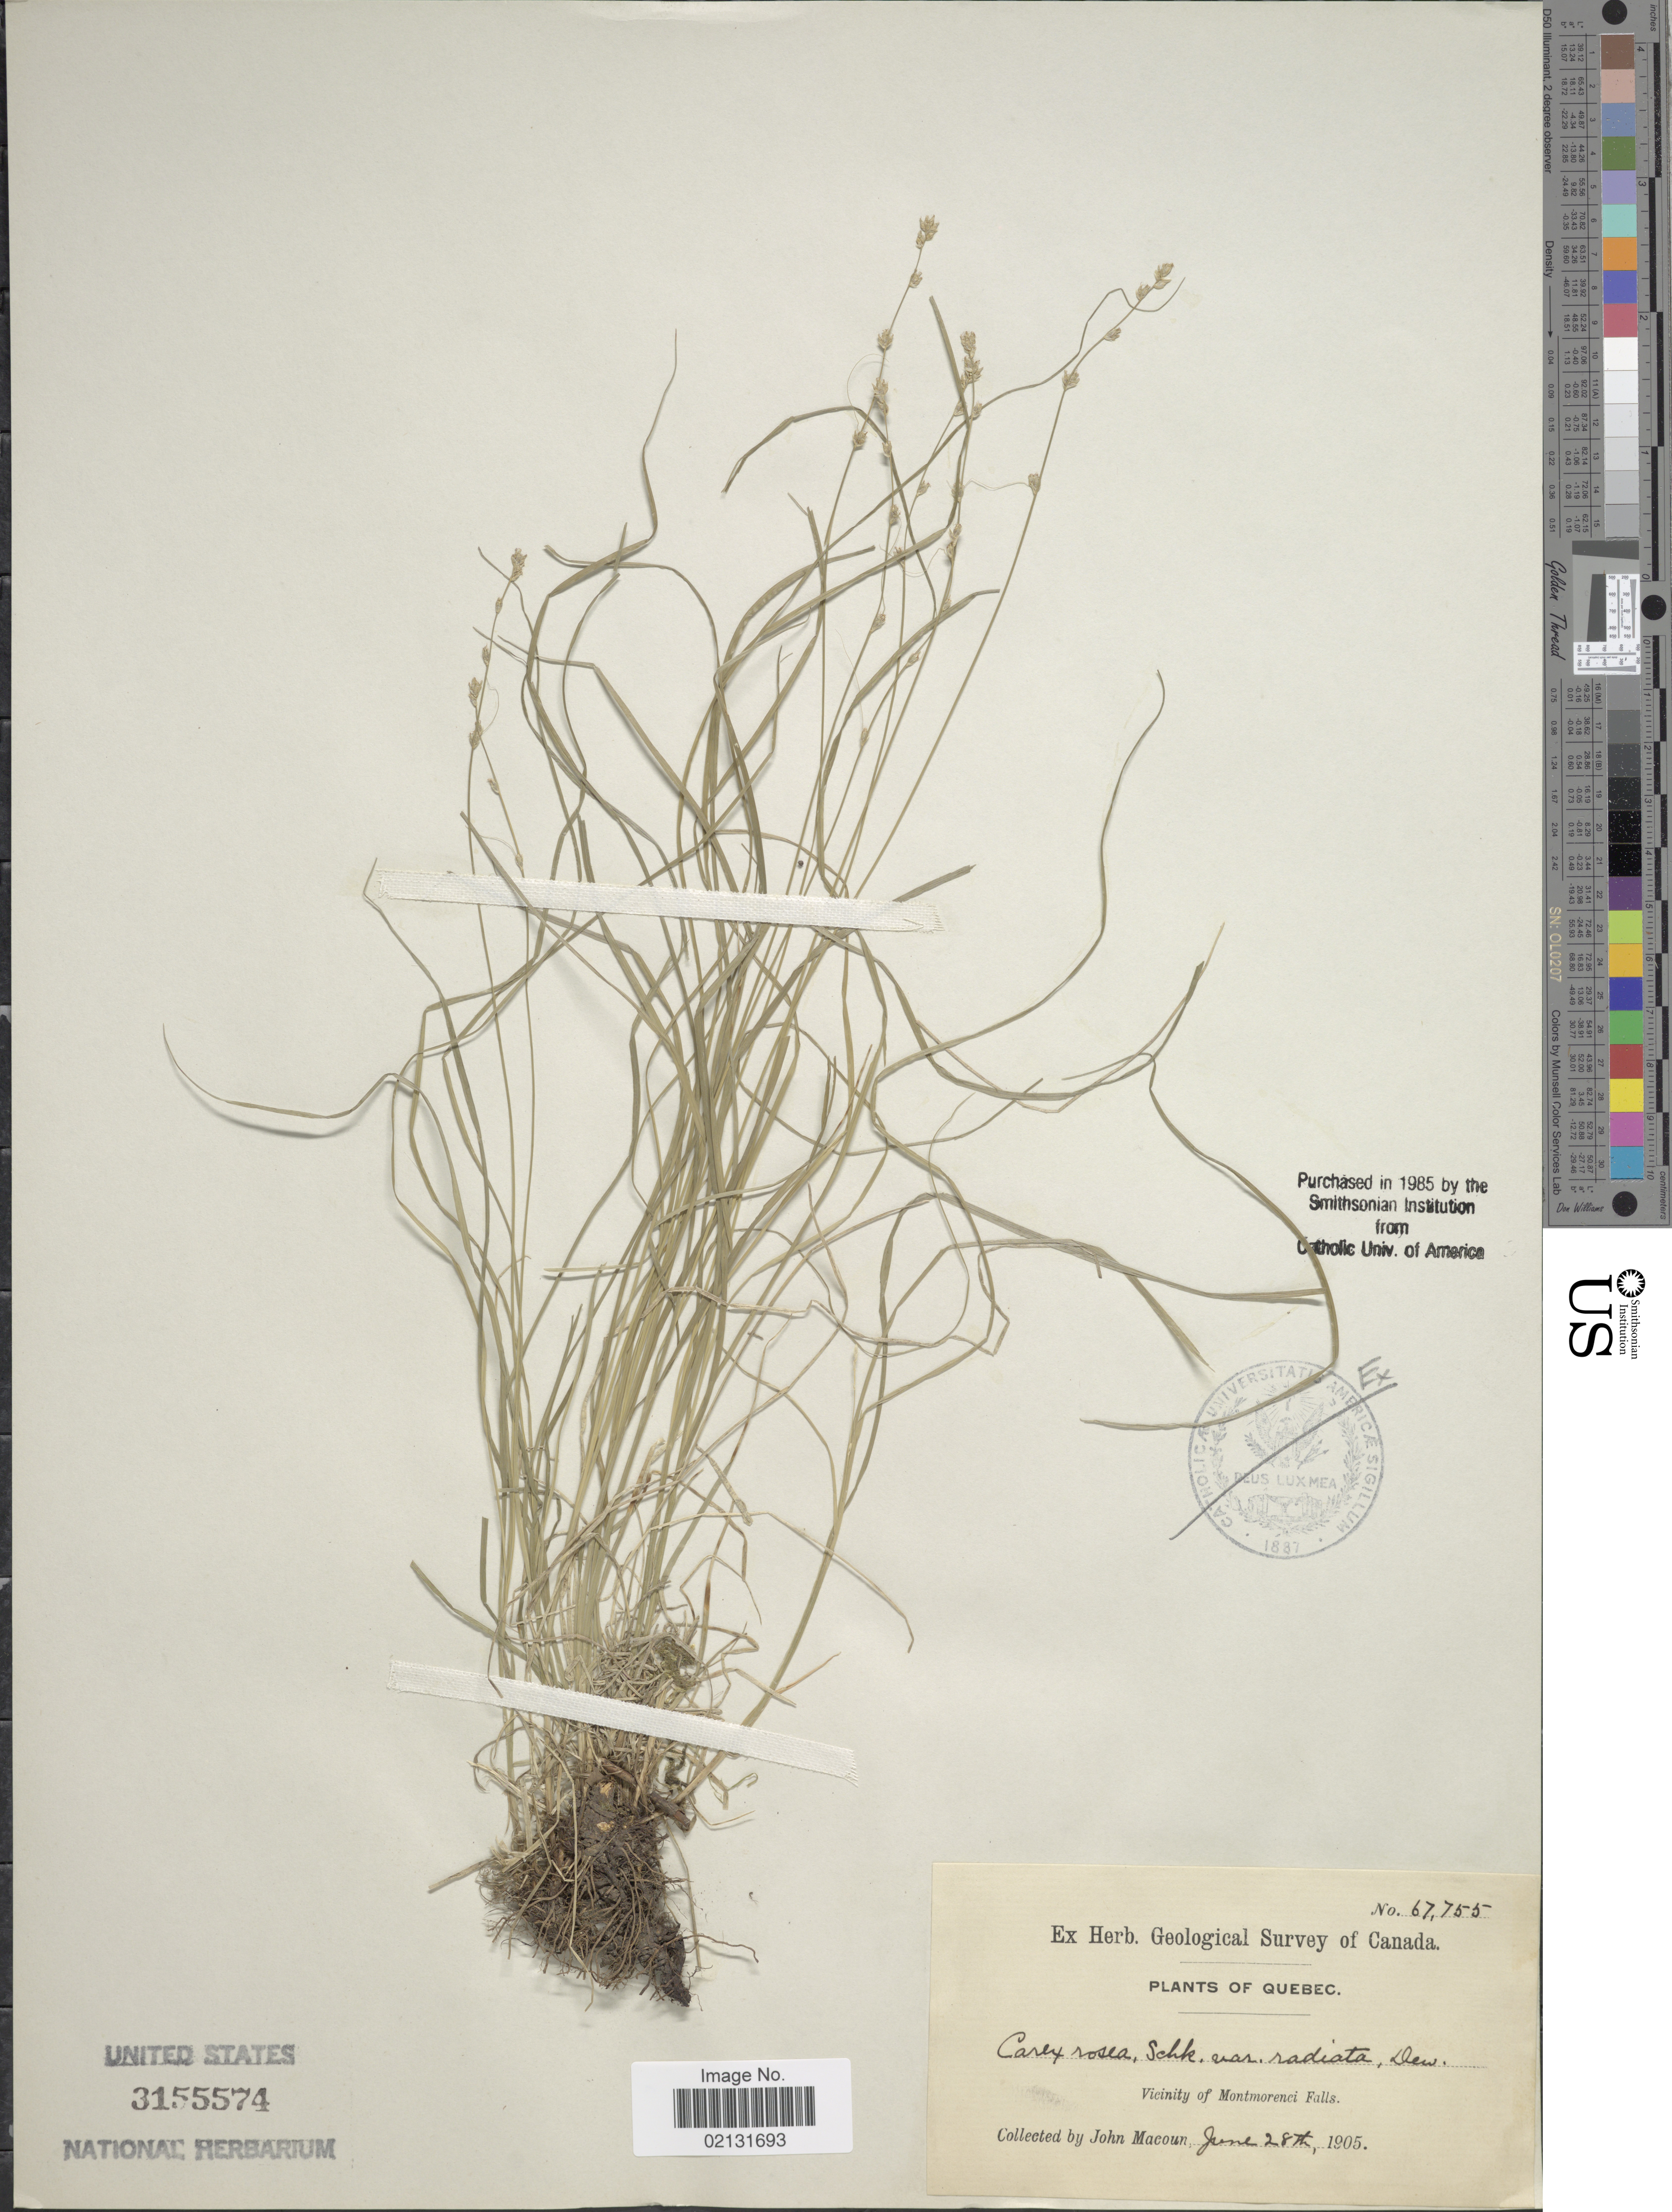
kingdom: Plantae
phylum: Tracheophyta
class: Liliopsida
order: Poales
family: Cyperaceae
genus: Carex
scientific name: Carex rosea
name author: Willd.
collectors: J. Macoun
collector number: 67755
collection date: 1905-06-28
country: Canada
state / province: Quebec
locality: Vicinity of Montmorenci Falls.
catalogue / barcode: US 3155574